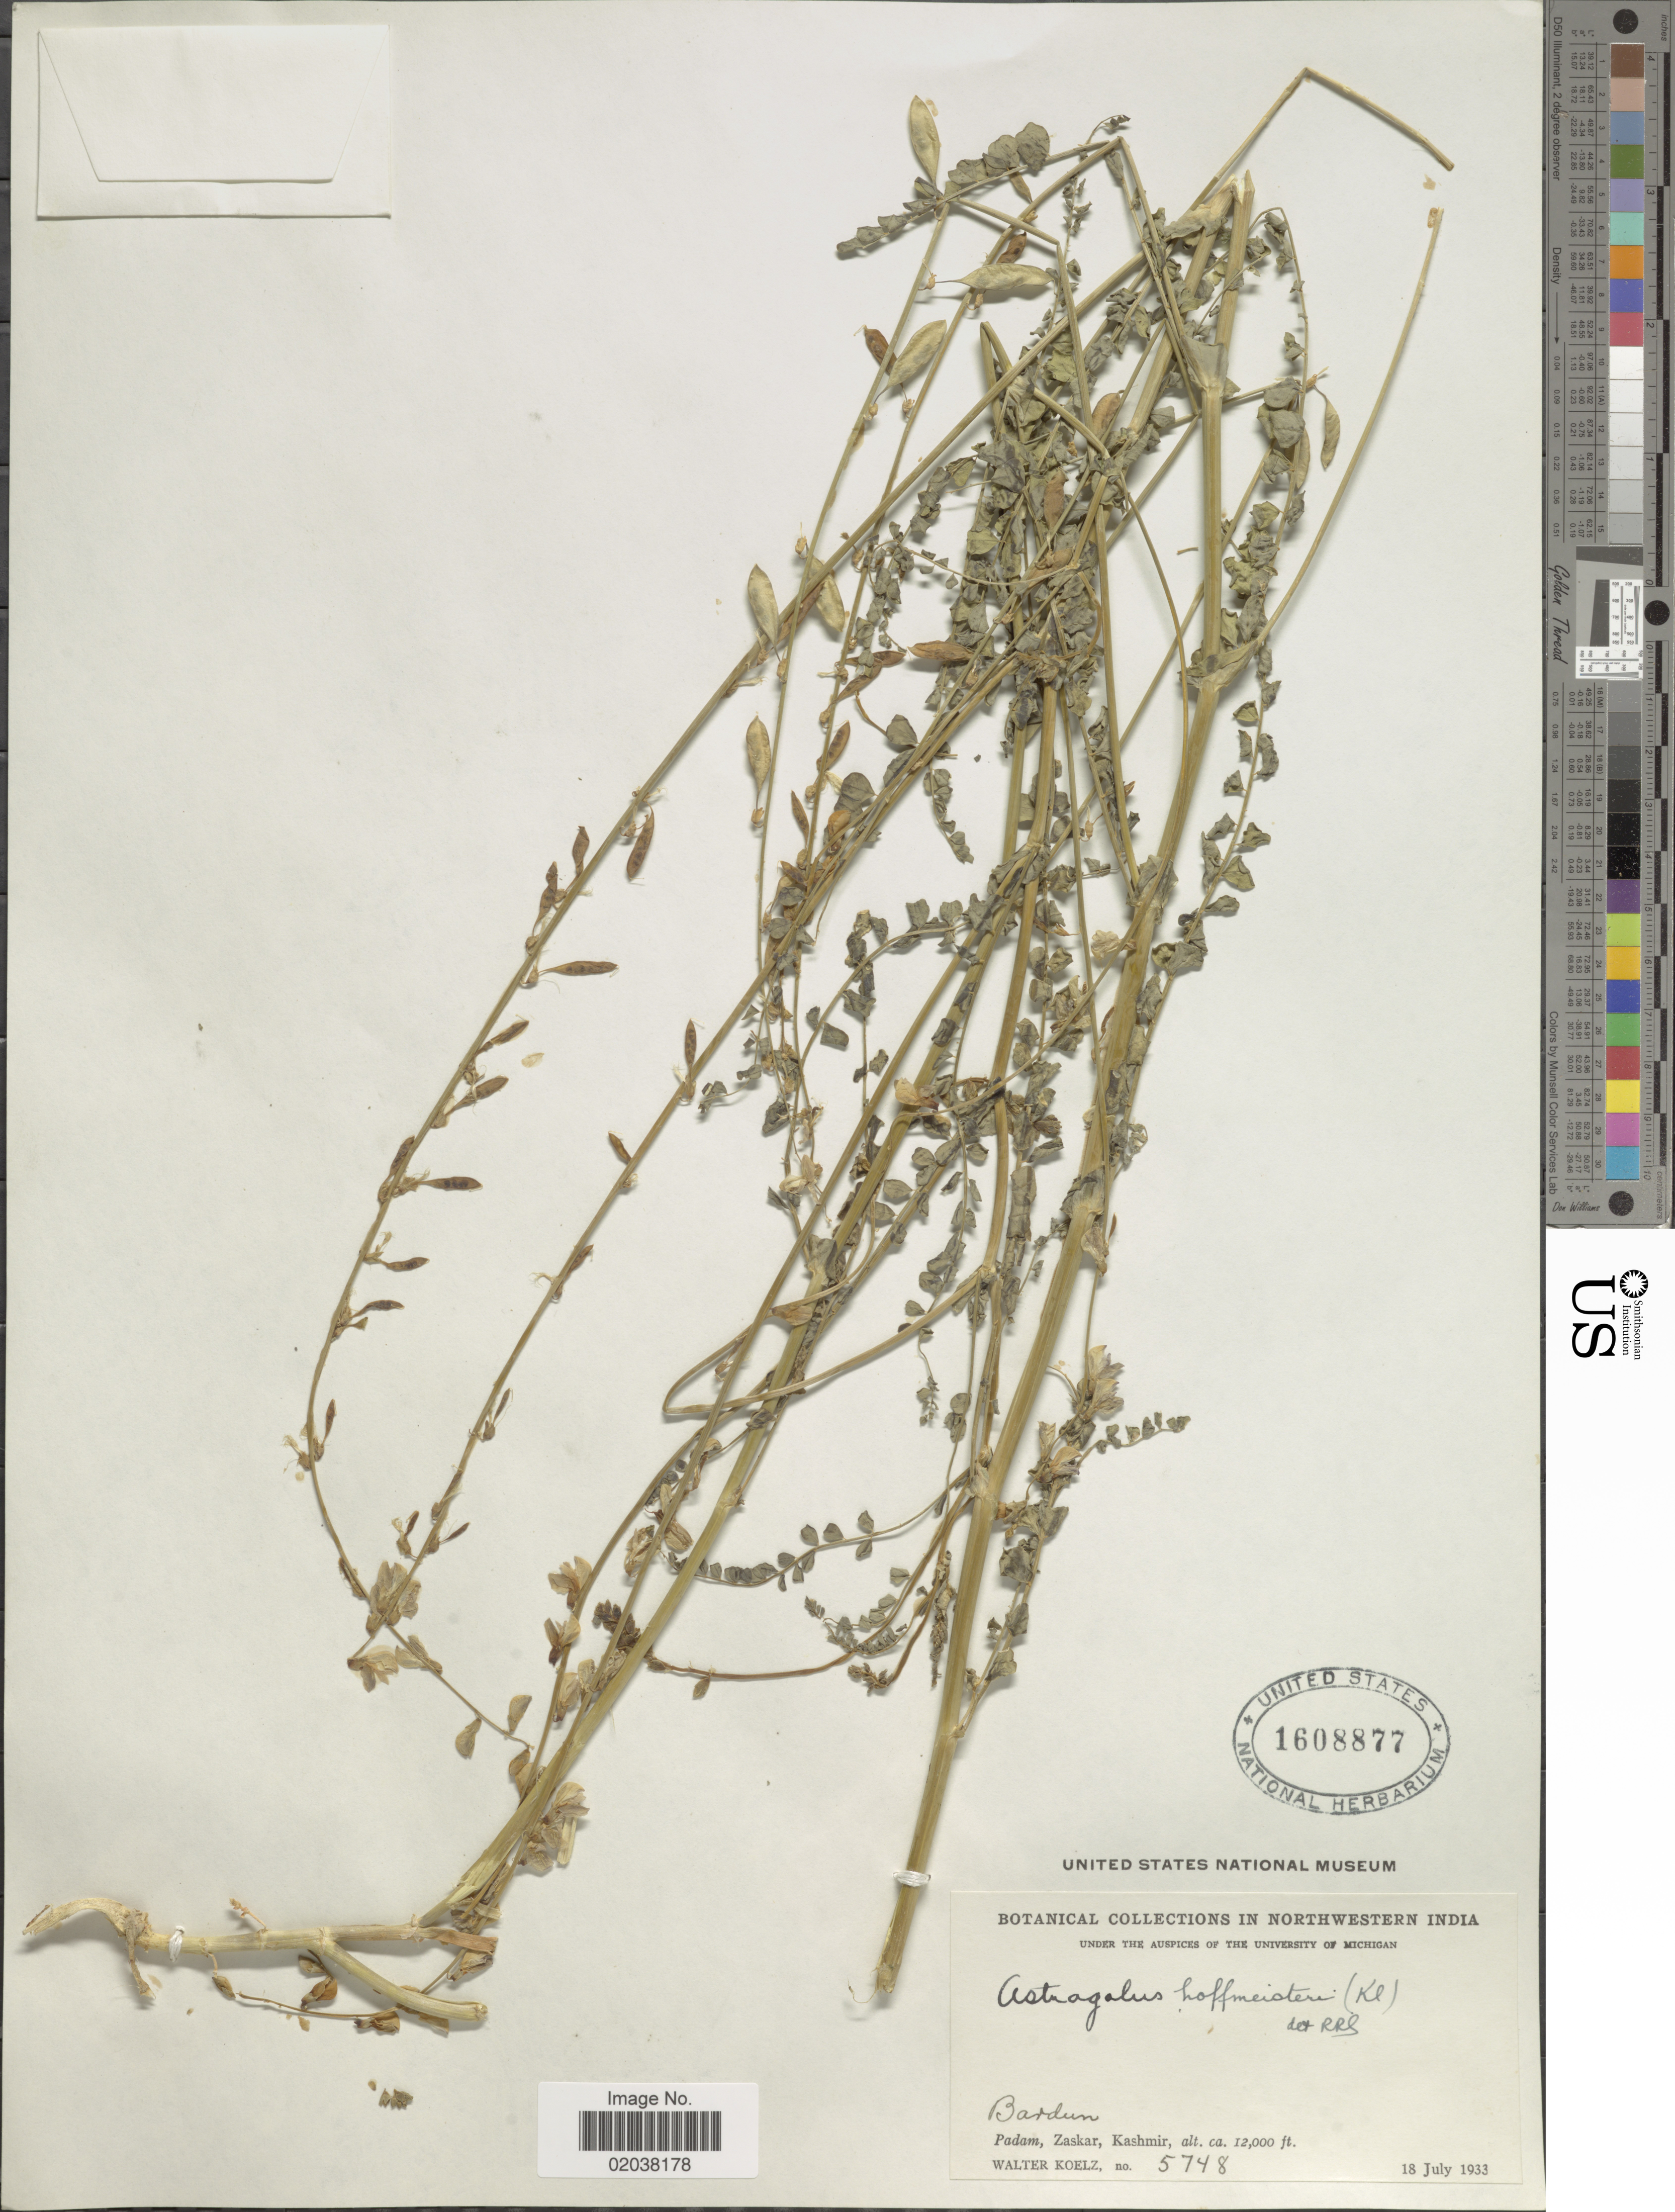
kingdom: Plantae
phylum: Tracheophyta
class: Magnoliopsida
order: Fabales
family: Fabaceae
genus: Astragalus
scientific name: Astragalus hoffmeisteri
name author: (Klotzsch) Ali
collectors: W. N. Koelz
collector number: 5748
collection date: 1933-07-18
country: India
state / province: Jammu and Kashmir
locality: Northwestern India, Bardun, Padam, Zaskar, Kashmir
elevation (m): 3658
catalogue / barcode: US 1608877